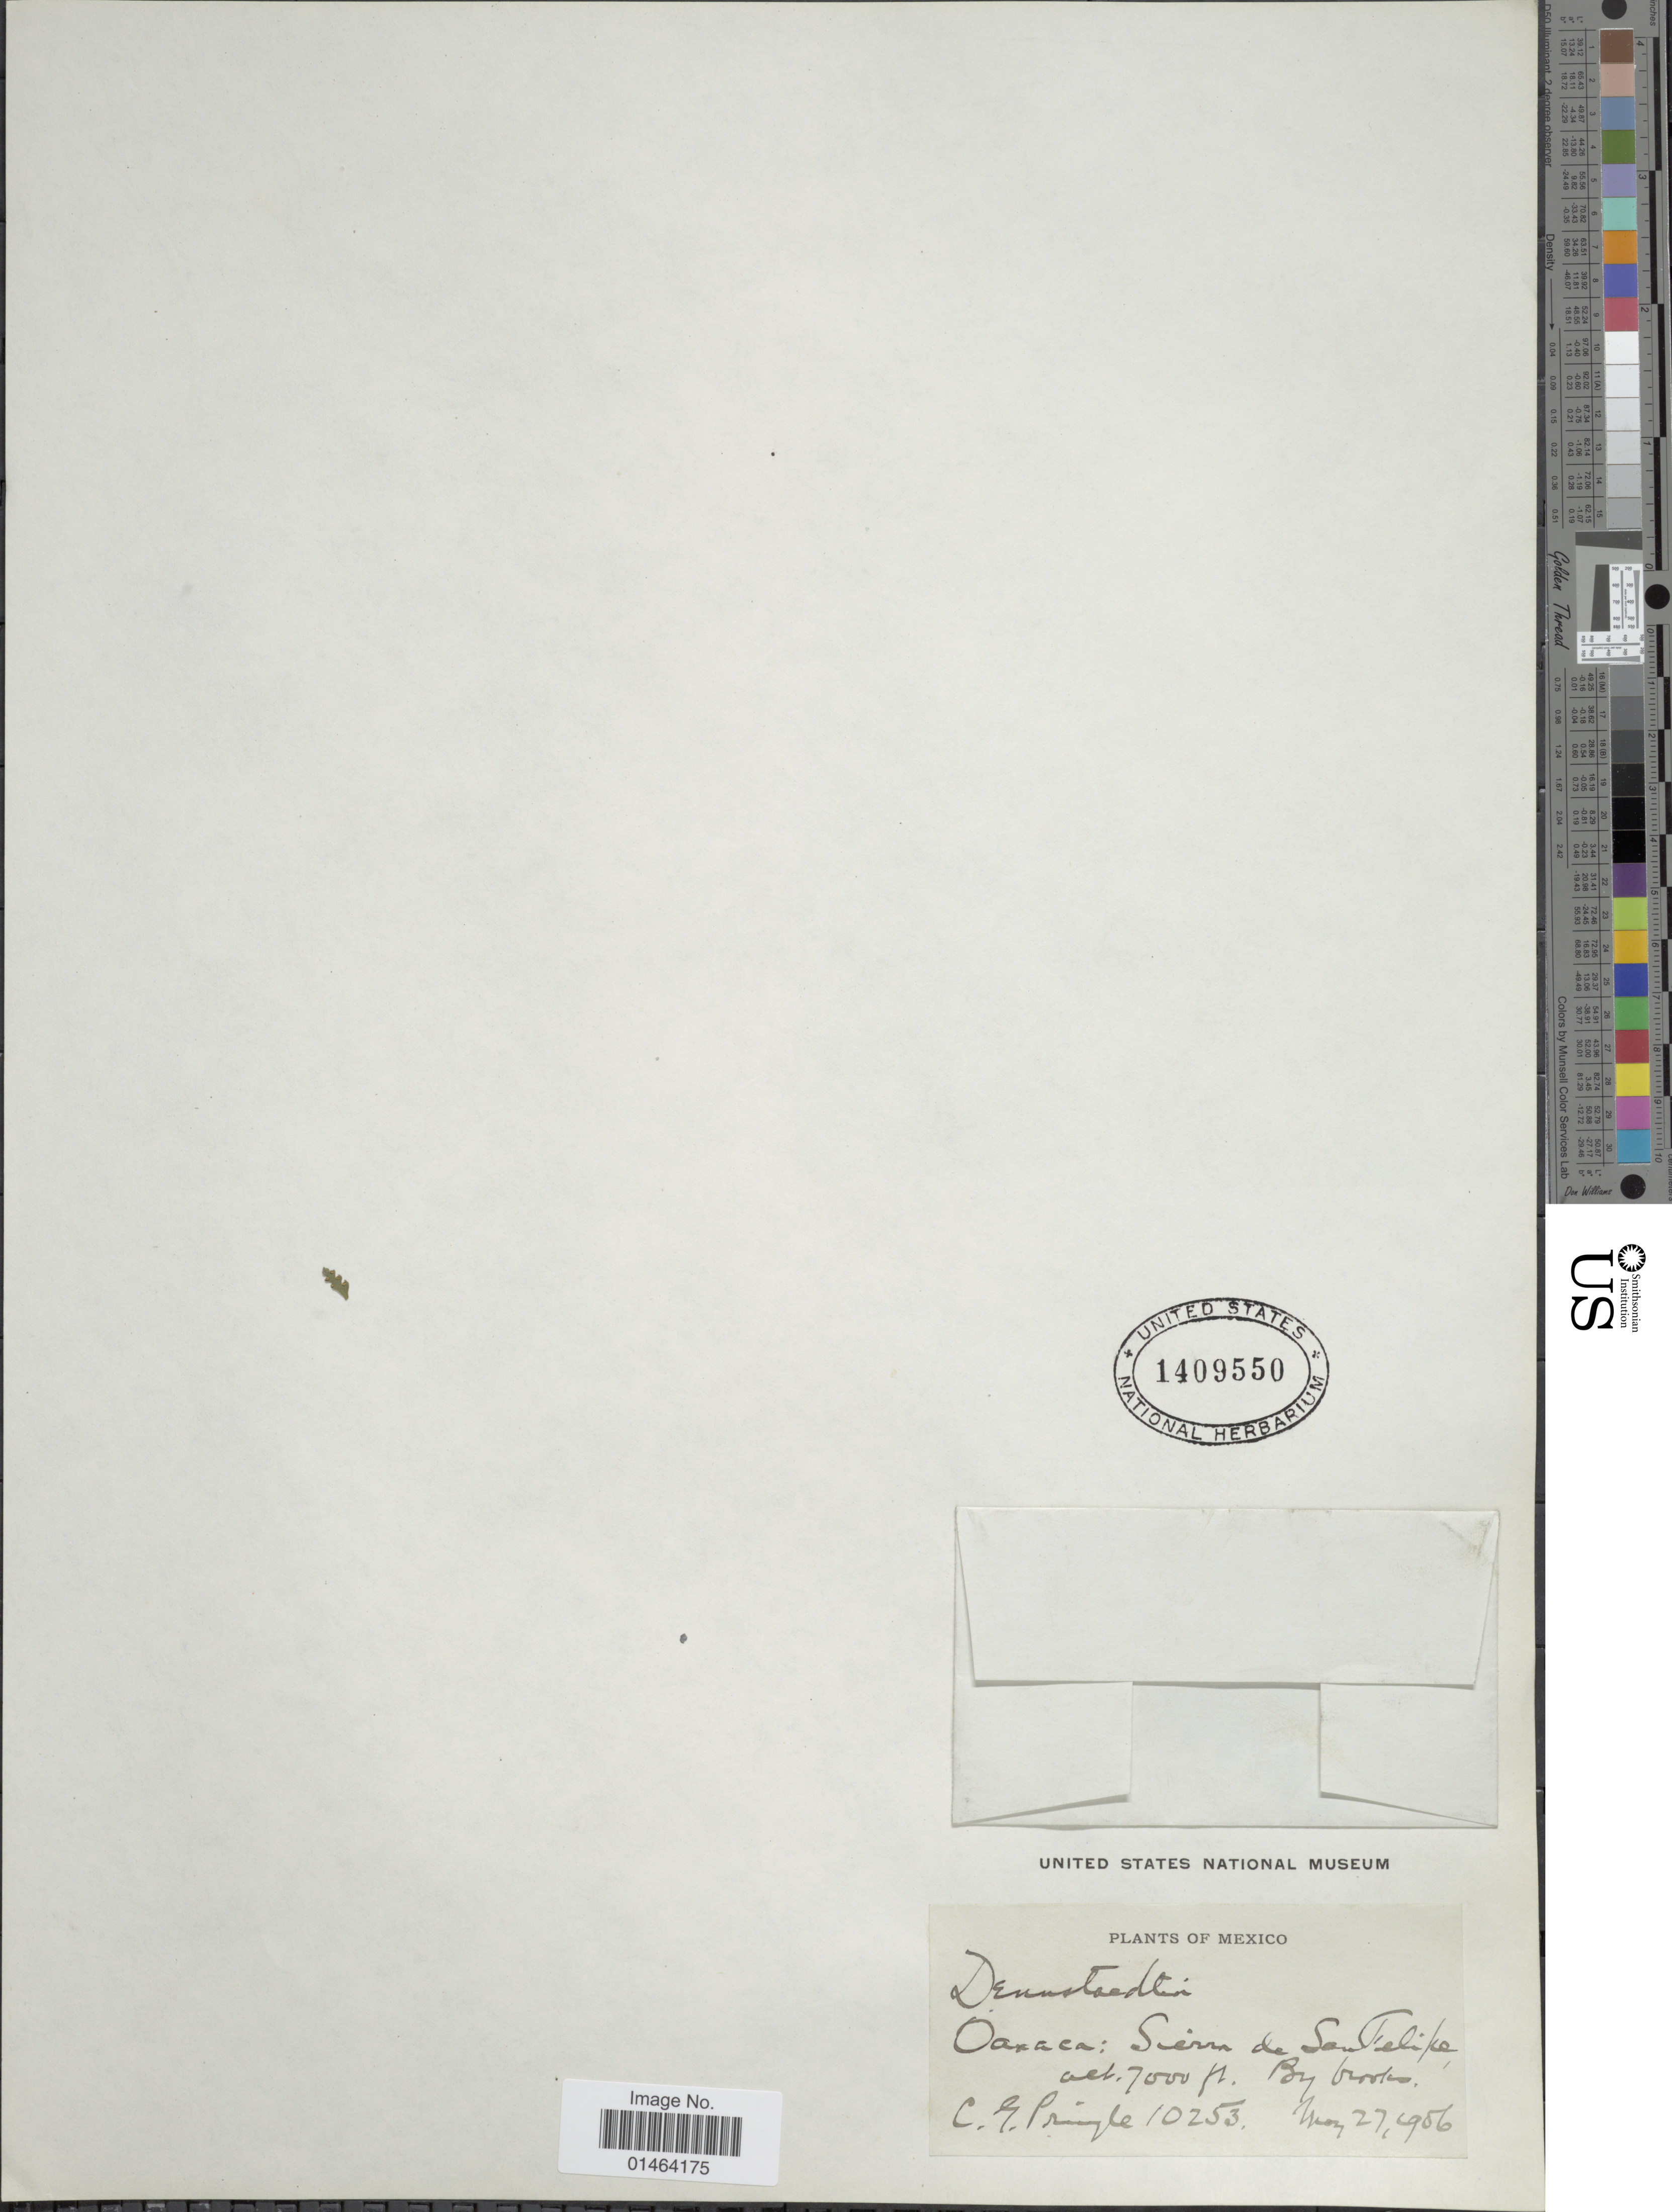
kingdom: Plantae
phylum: Tracheophyta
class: Polypodiopsida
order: Polypodiales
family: Dennstaedtiaceae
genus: Dennstaedtia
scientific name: Dennstaedtia distenta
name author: (Kunze) T. Moore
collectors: C. G. Pringle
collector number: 10253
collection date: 1906-05-27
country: Mexico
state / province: Oaxaca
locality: Sierra de San Felipe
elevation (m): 2134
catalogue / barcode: US 1409550